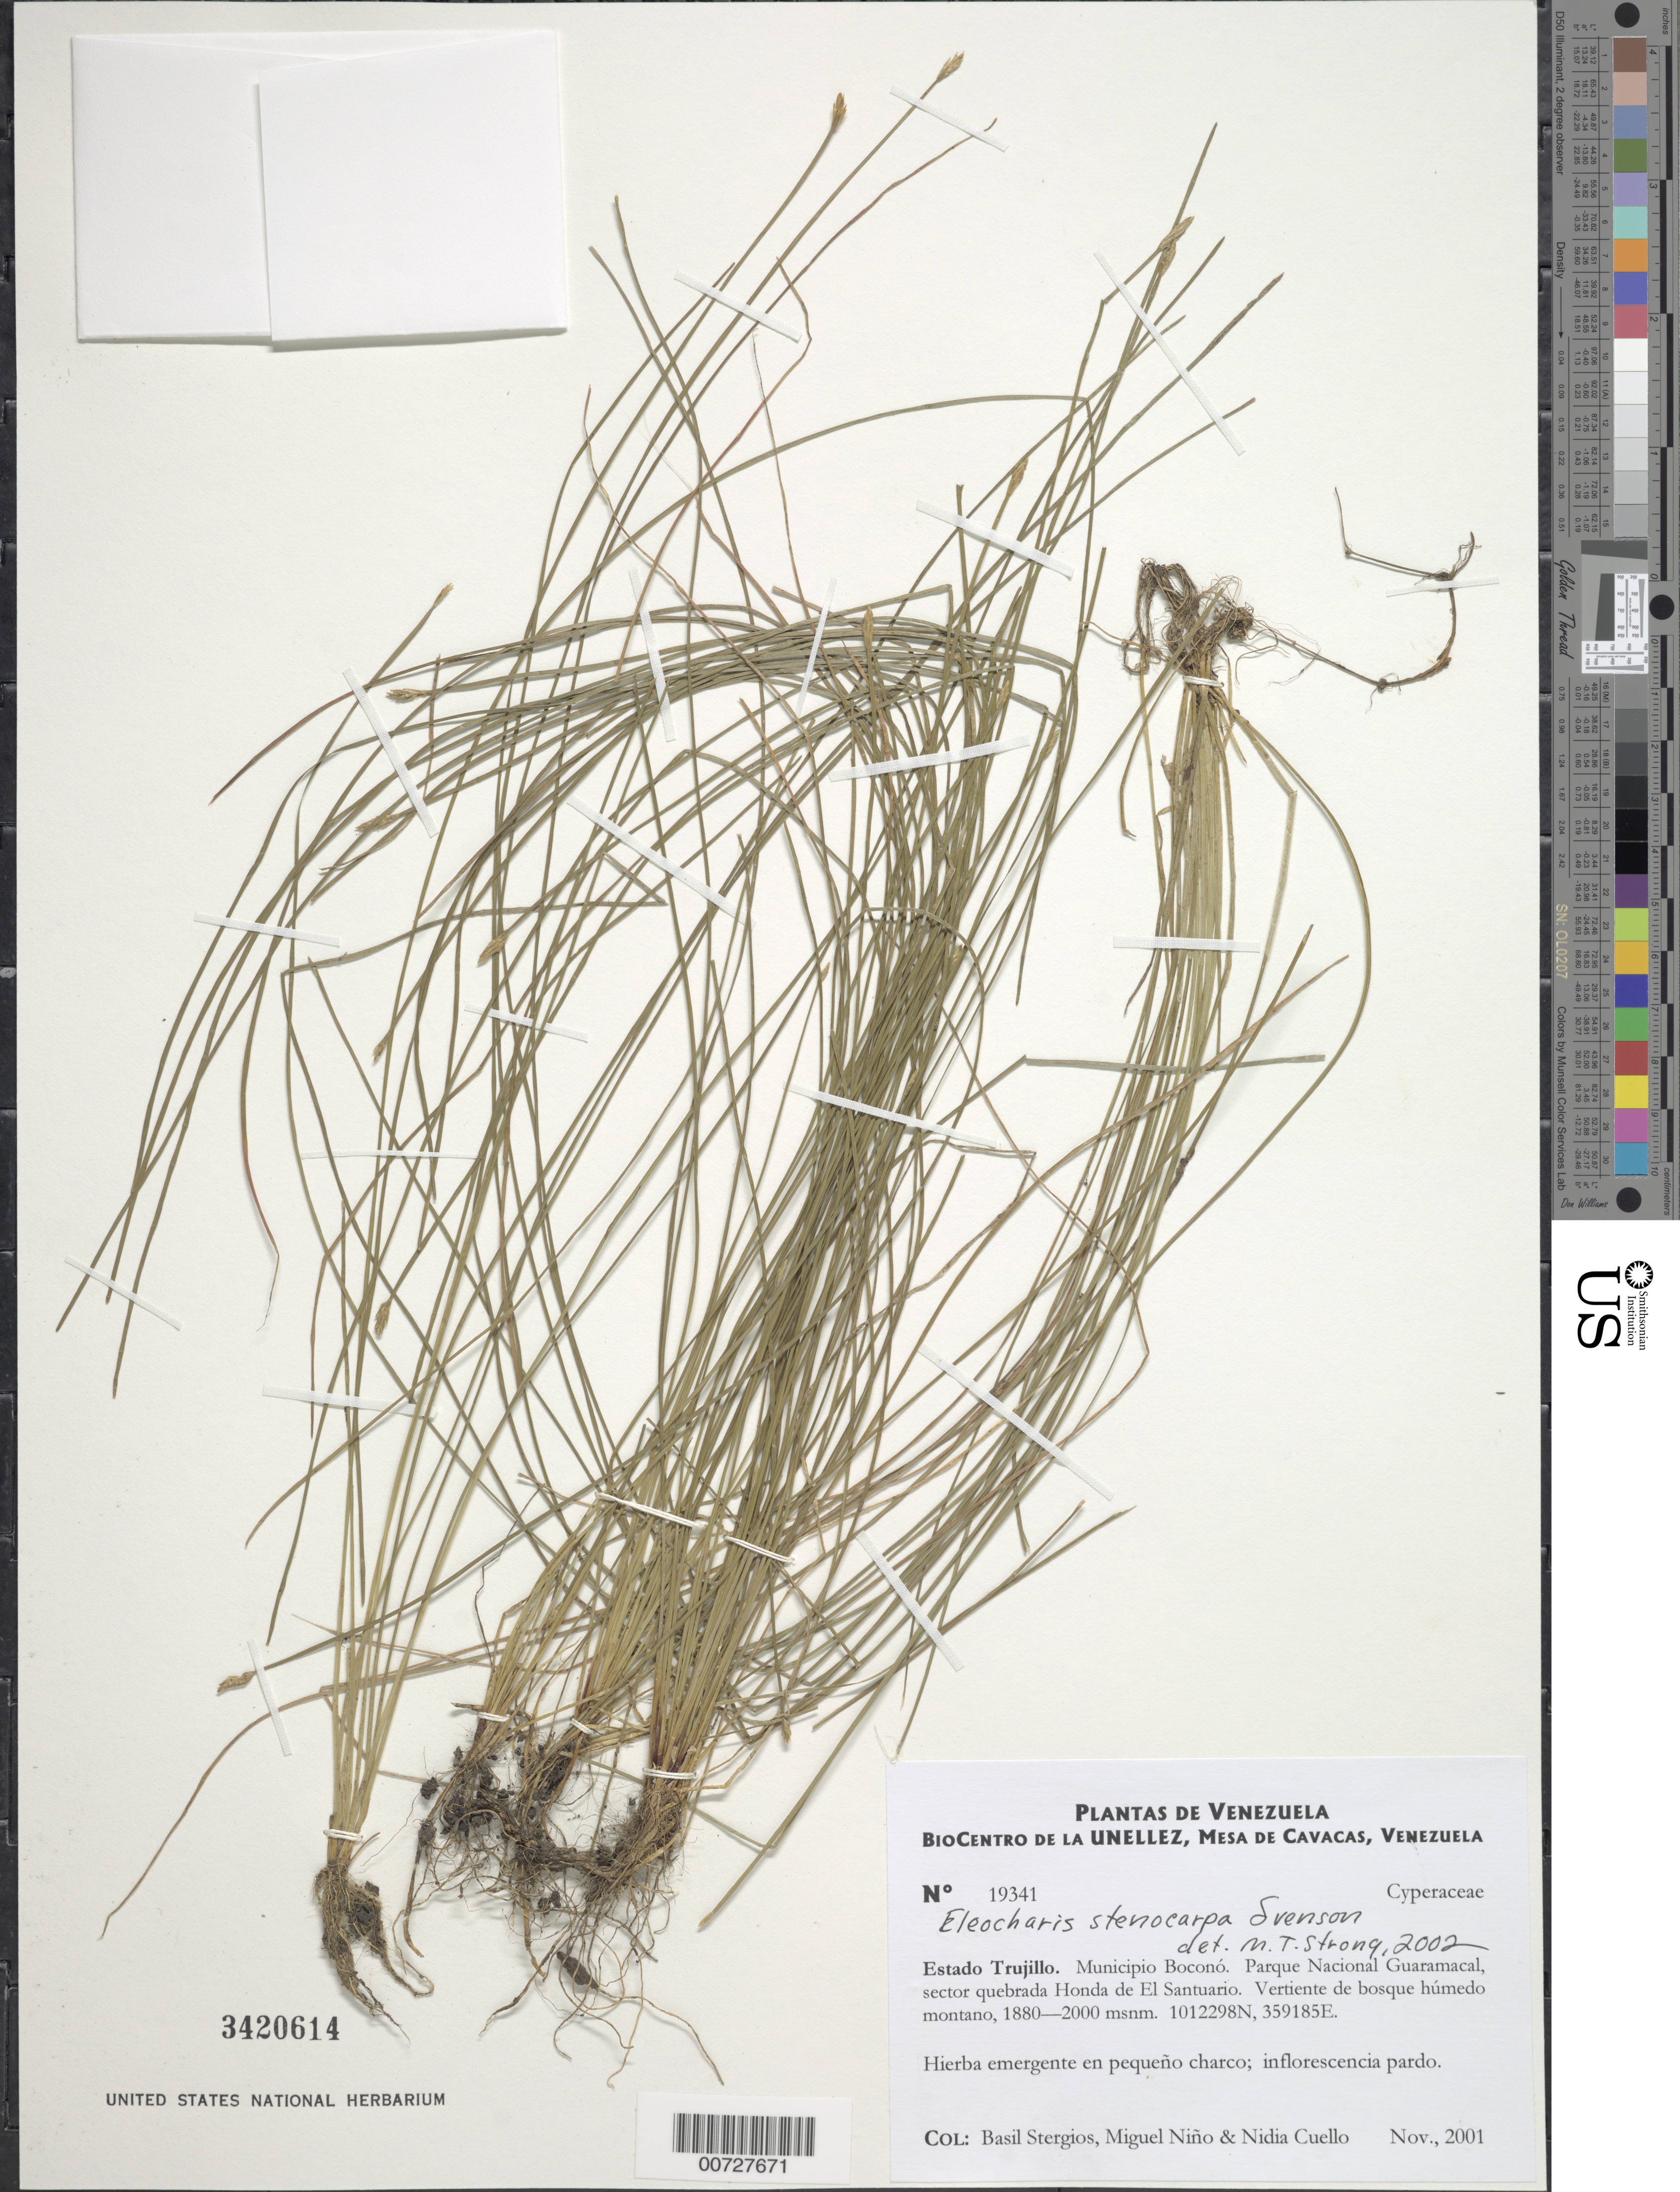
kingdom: Plantae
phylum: Tracheophyta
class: Liliopsida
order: Poales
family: Cyperaceae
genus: Eleocharis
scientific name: Eleocharis stenocarpa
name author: Svenson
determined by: Strong, M. T., (US), Smithsonian Institution - National Museum of Natural History (UNITED STATES)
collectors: B. G. Stergios, S. M. Niño & N. L. Cuello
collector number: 19341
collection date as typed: Nov 2001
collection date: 2001-11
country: Venezuela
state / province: Trujillo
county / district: Boconó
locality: Parque Nacional Guaramacal. Sector quebrada Honda de El Santuario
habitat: Vertiente de bosque húmedo montano.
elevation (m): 1880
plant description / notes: PORT, US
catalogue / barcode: US 3420614